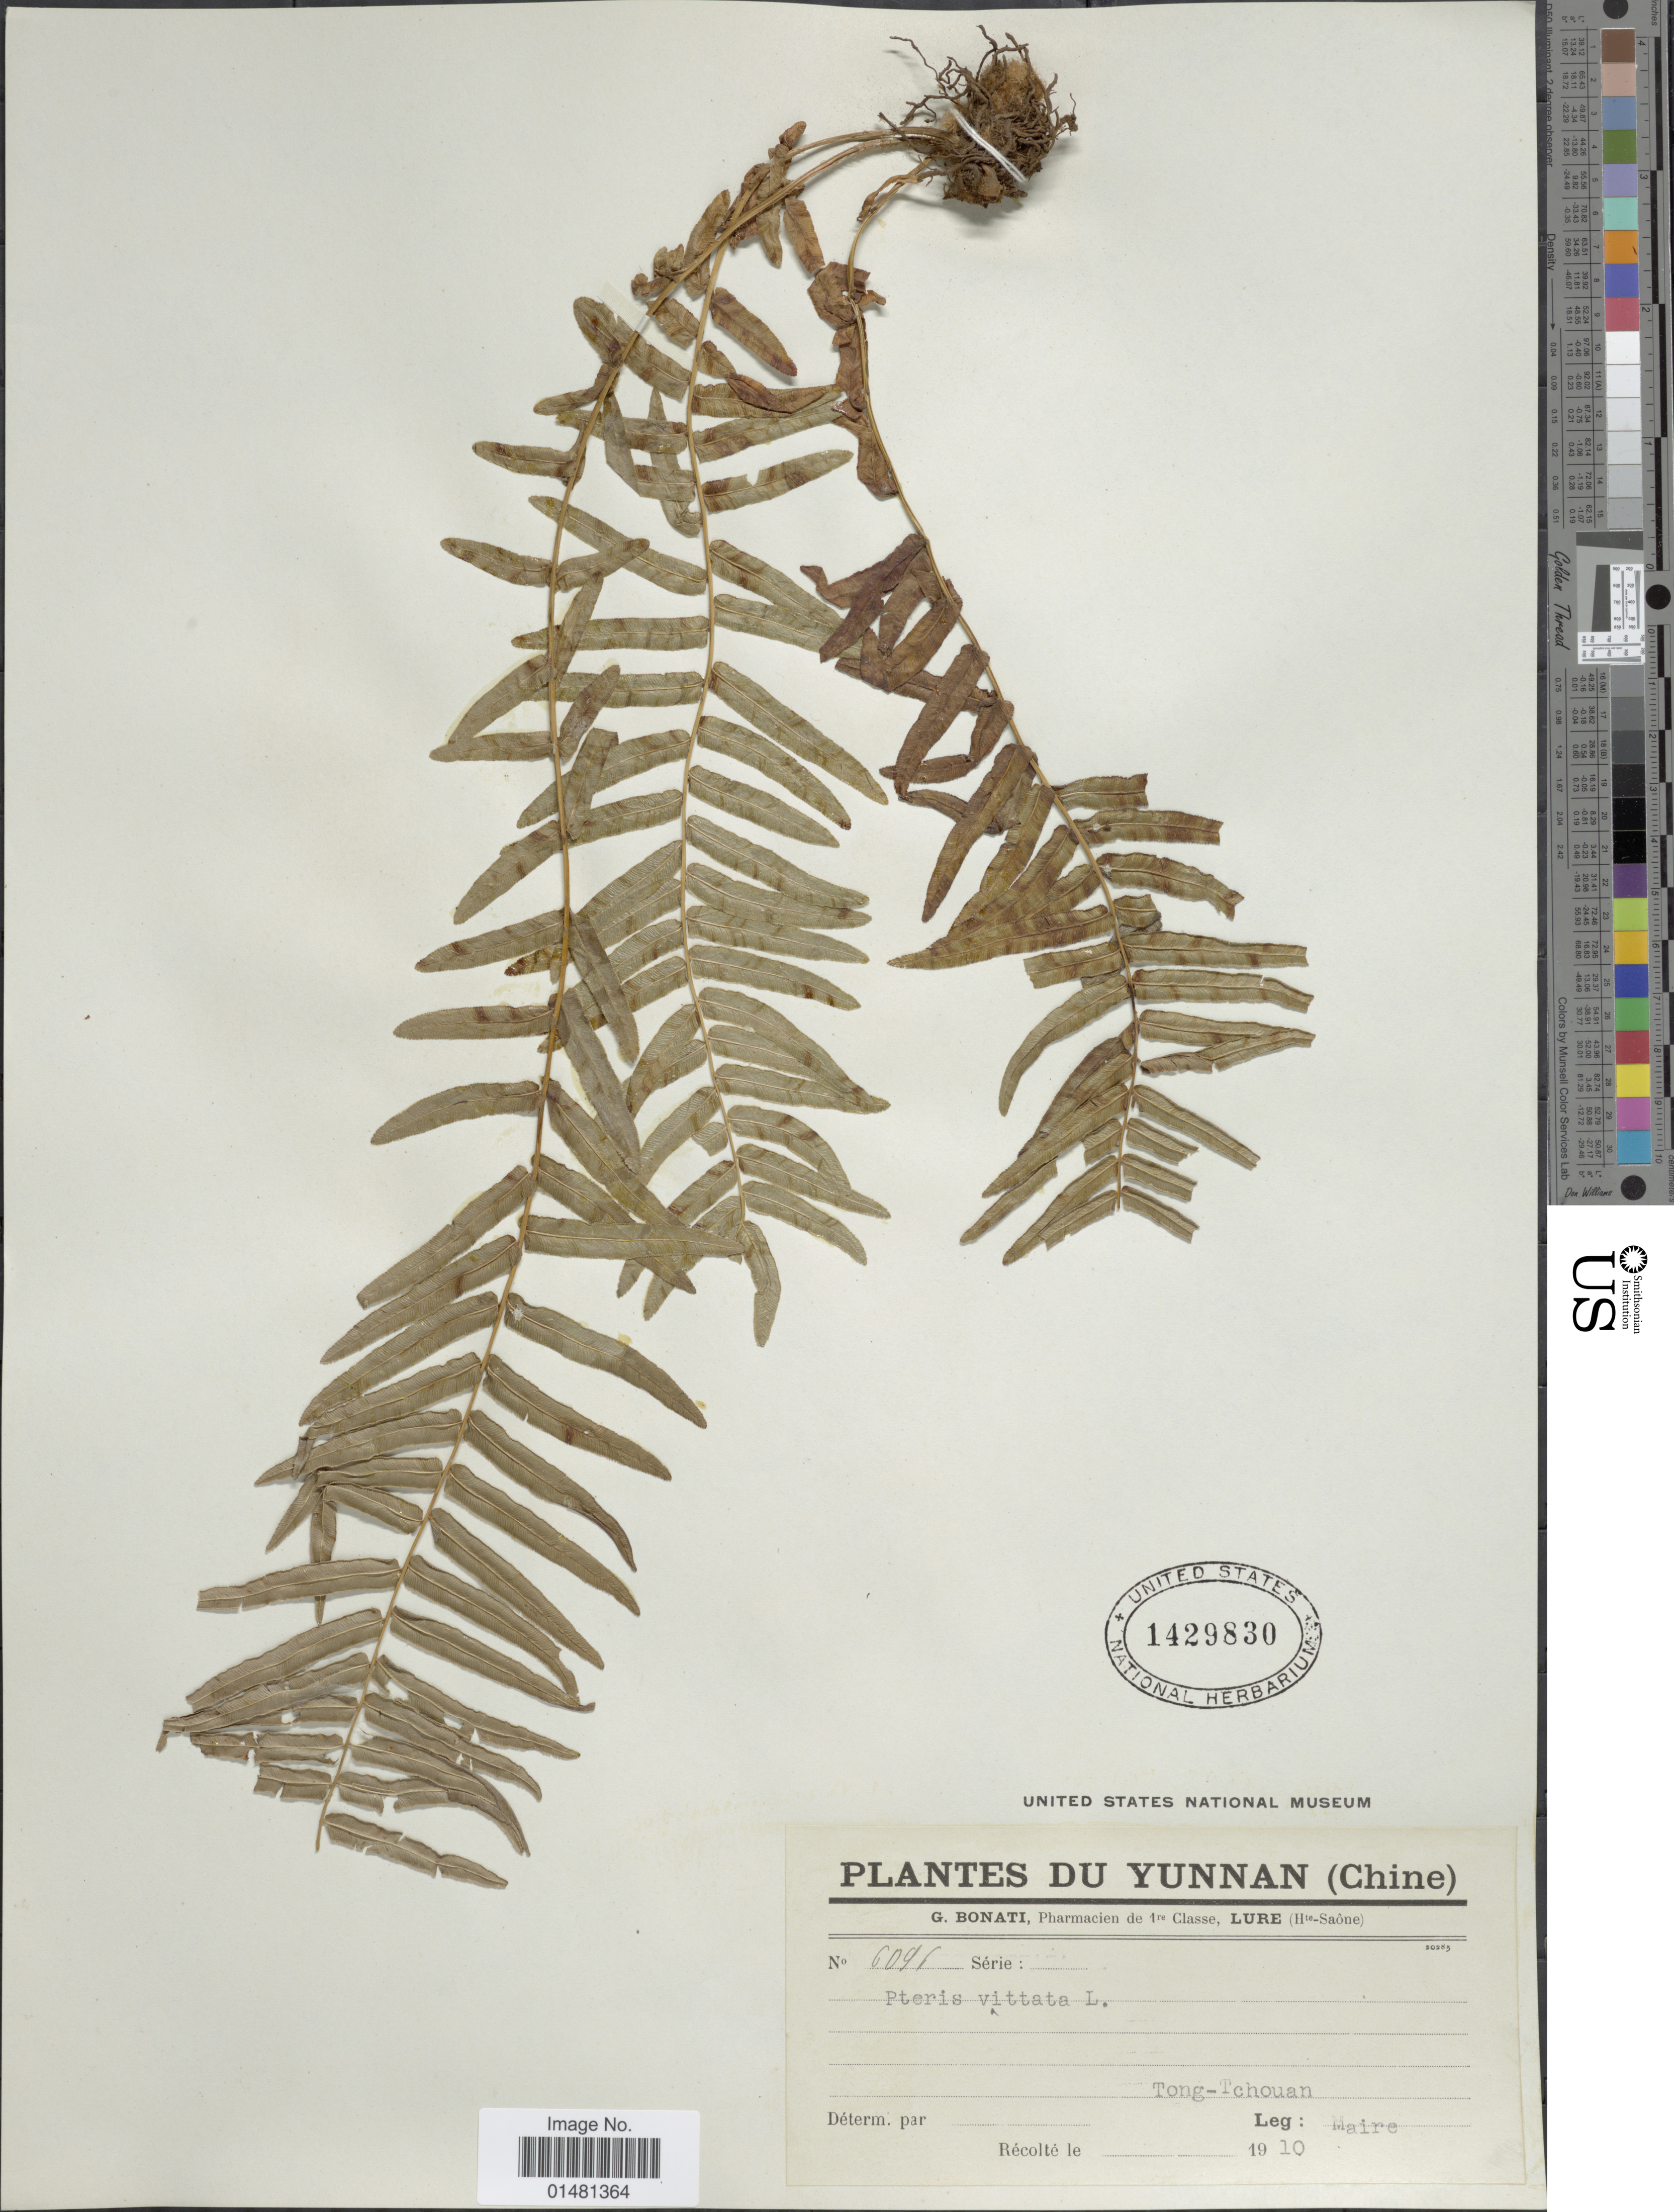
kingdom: Plantae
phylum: Tracheophyta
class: Polypodiopsida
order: Polypodiales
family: Pteridaceae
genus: Pteris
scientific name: Pteris vittata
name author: L.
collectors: Maire, --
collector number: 6096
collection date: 1910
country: China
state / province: Yunnan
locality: Tong-Tchouan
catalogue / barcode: US 1429830